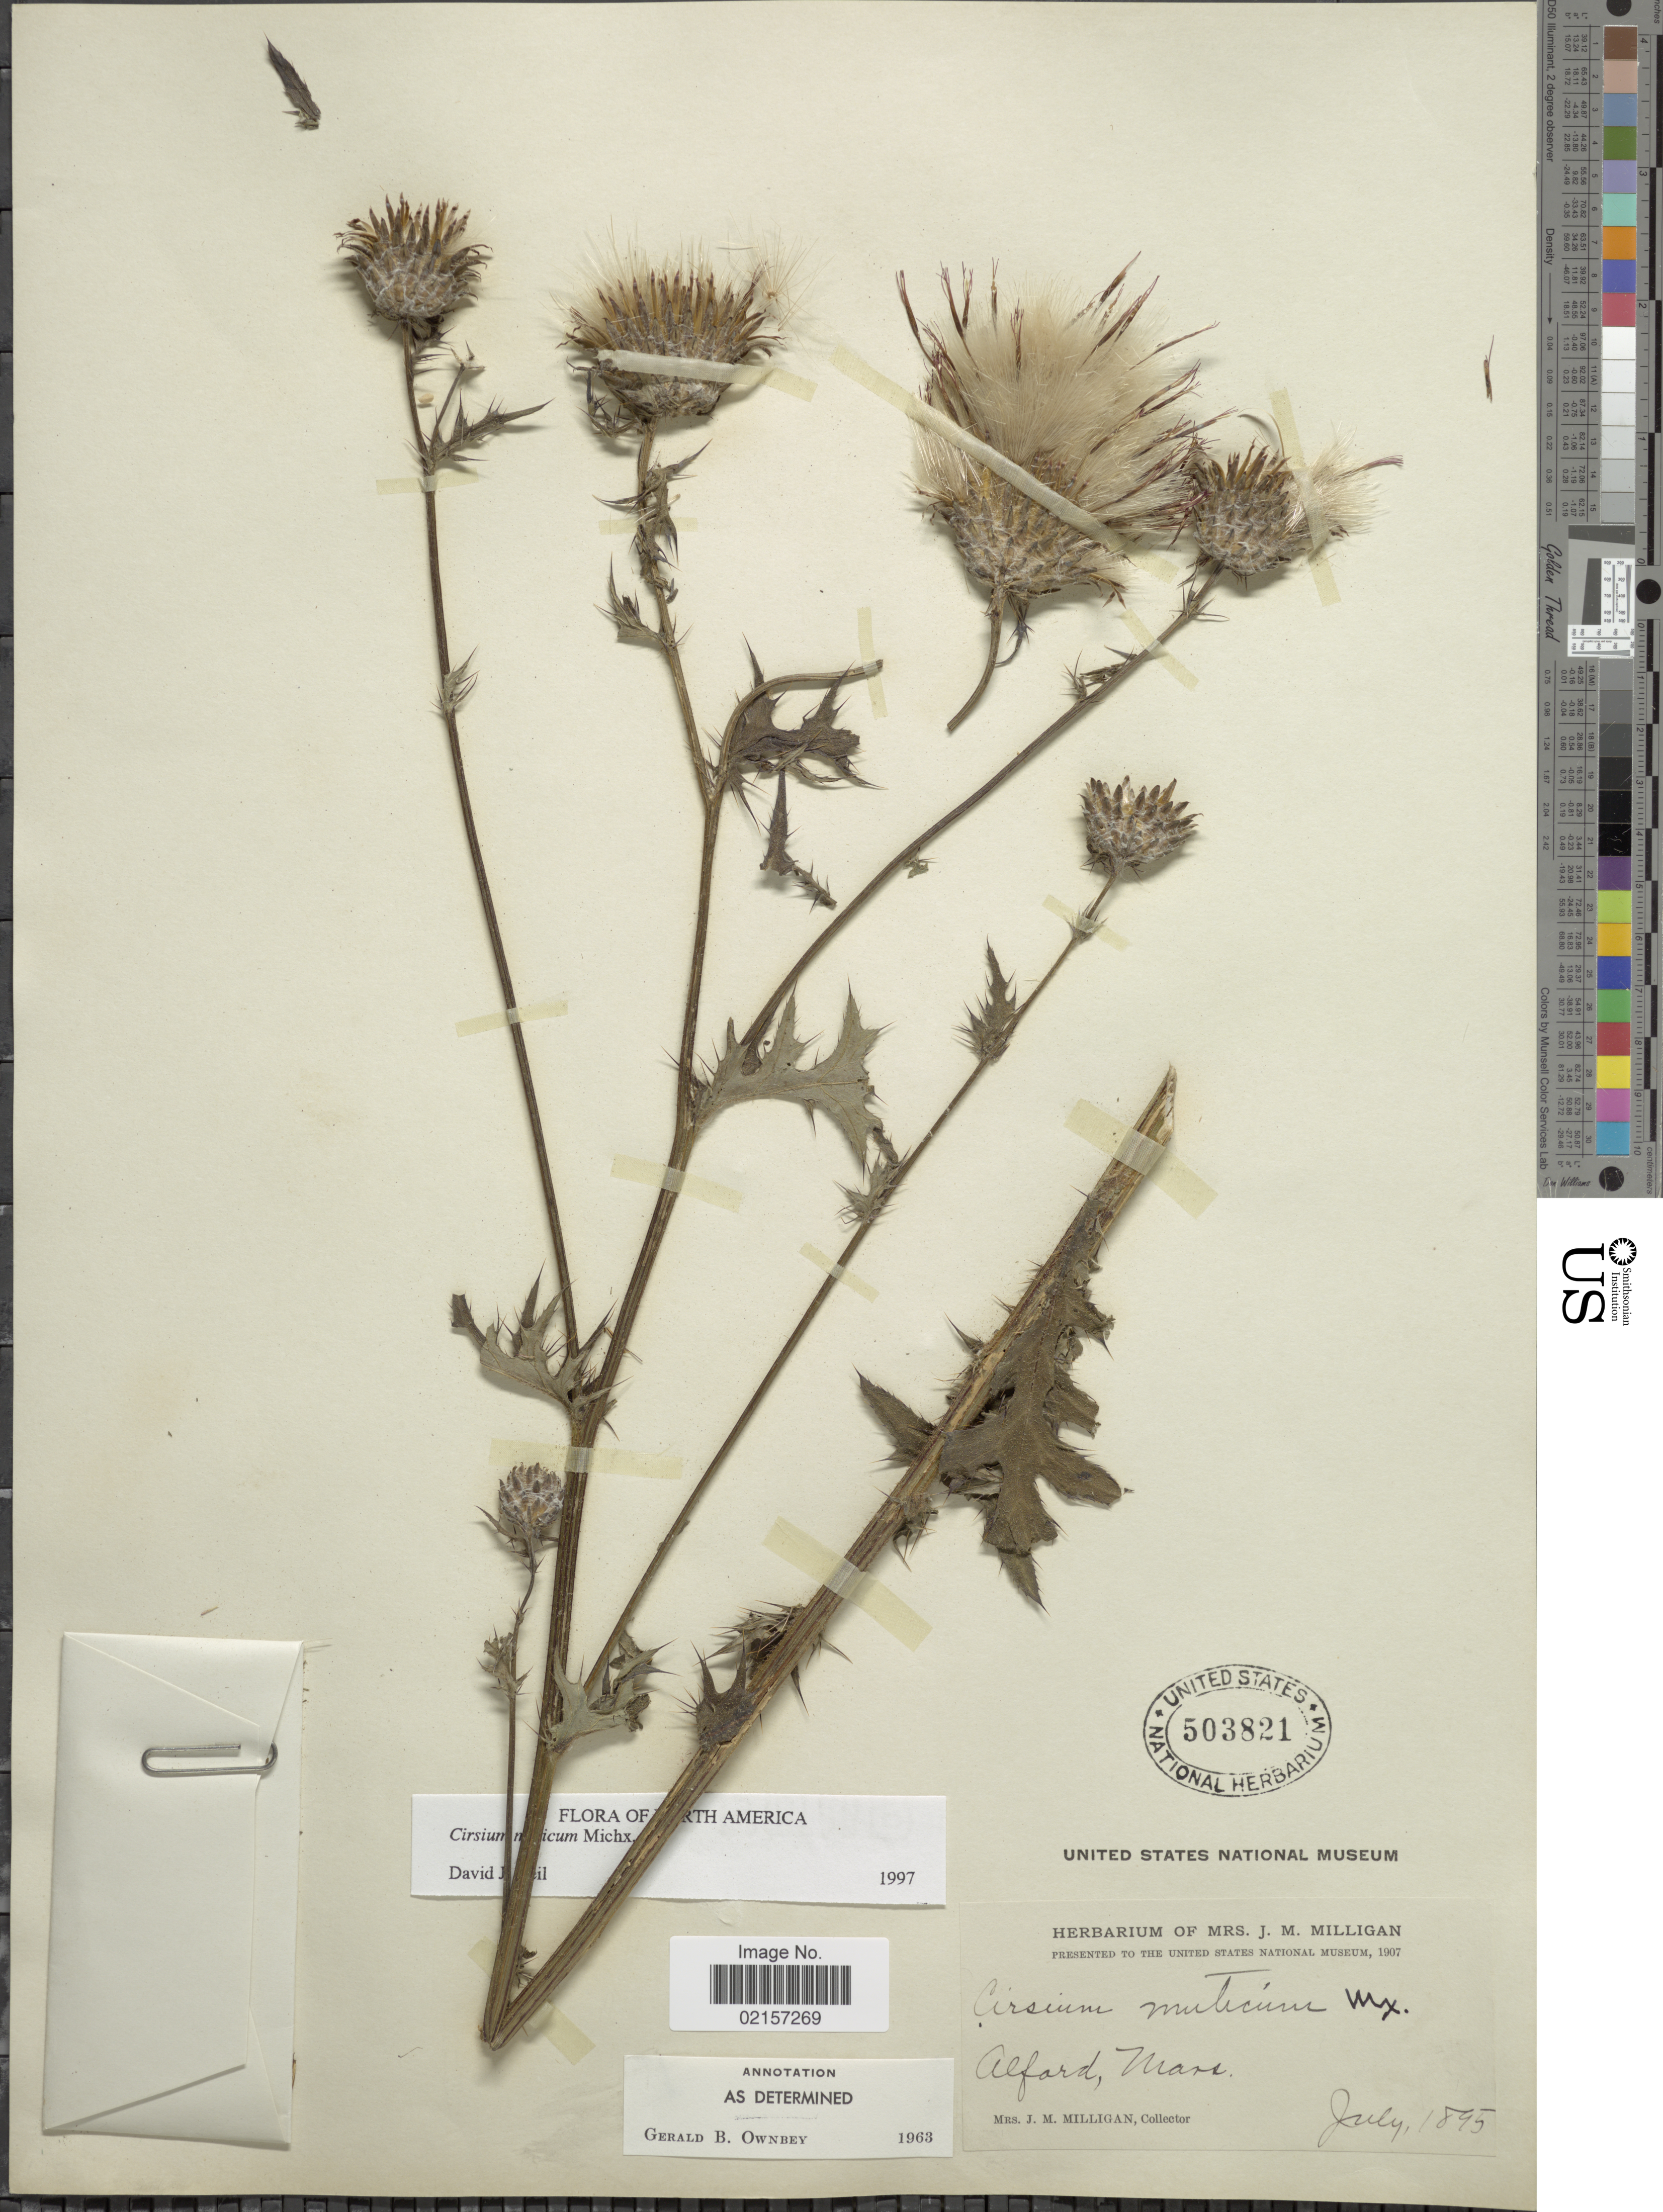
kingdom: Plantae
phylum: Tracheophyta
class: Magnoliopsida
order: Asterales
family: Asteraceae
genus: Cirsium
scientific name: Cirsium muticum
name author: Michx.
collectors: J. Milligan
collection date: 1895-07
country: United States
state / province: Massachusetts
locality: Alford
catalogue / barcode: US 503821